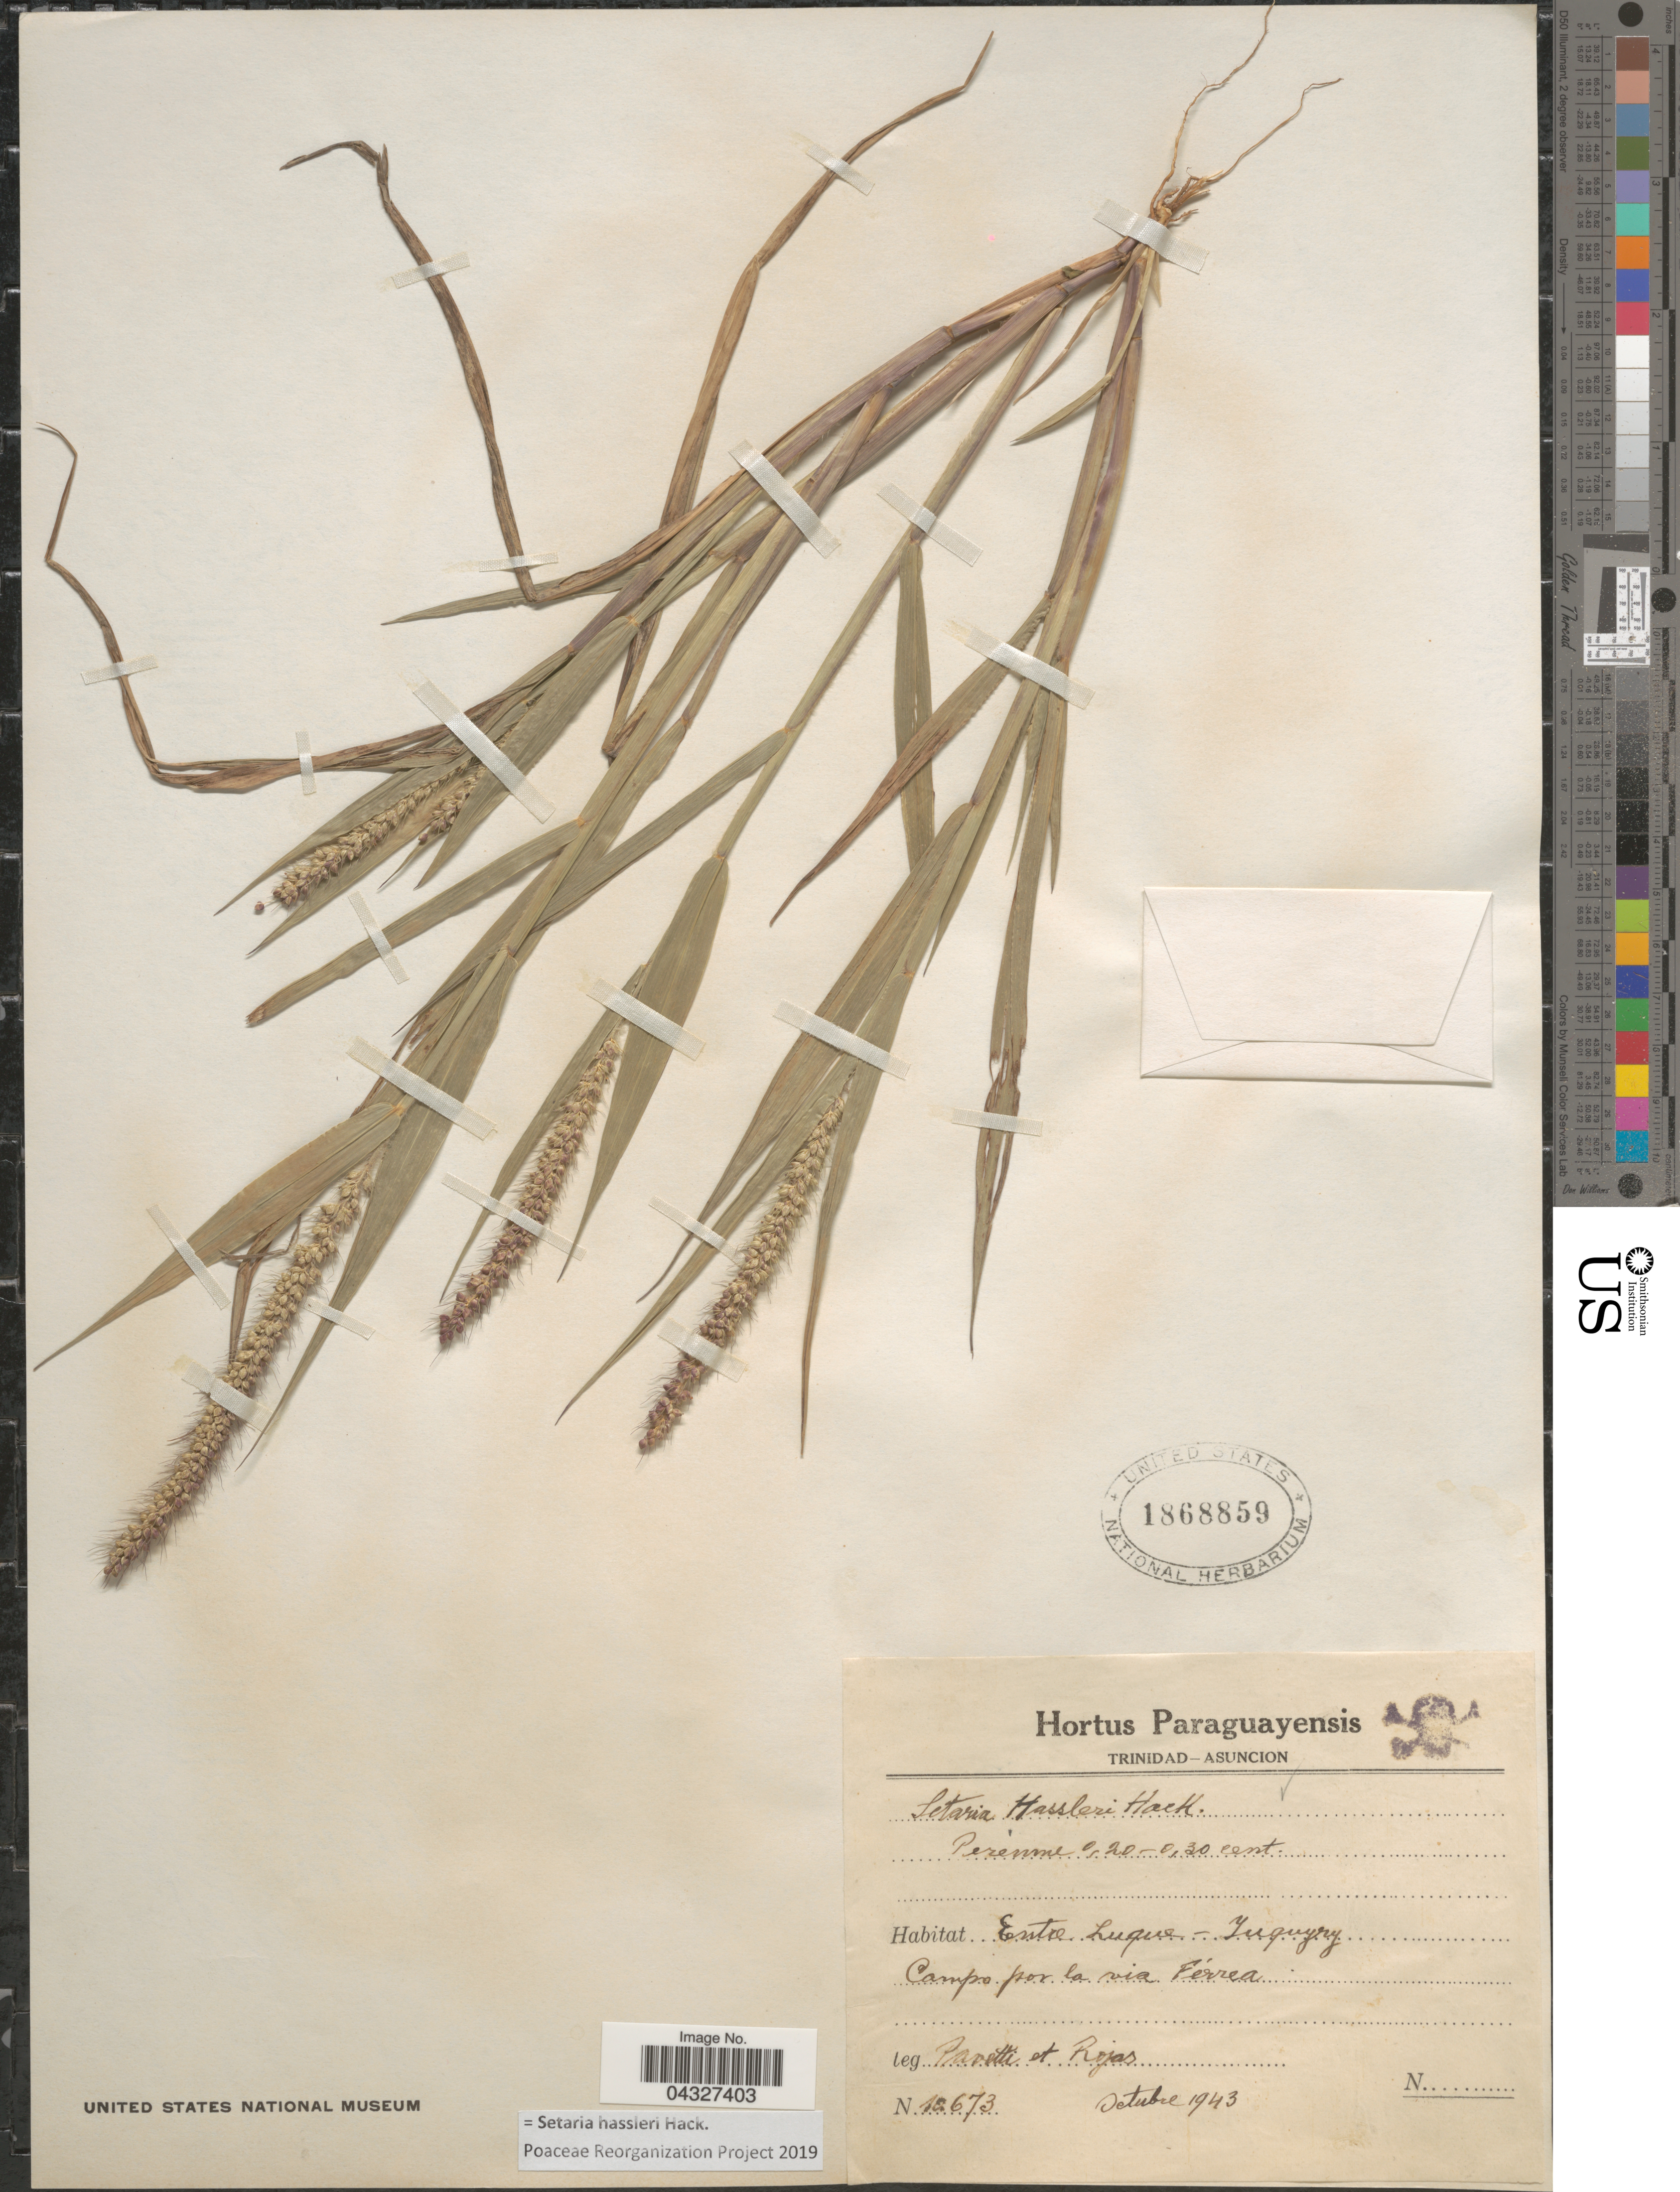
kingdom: Plantae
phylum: Tracheophyta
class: Liliopsida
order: Poales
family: Poaceae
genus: Setaria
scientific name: Setaria hassleri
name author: Hack. in Chodat & Hassl.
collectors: -. Pavetti & Rojas, --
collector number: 10673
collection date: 1943-10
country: Paraguay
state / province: Asuncion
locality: Trinidad. Entre Luque - Yuquyry. Campo por la via Férrea.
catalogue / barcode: US 1868859